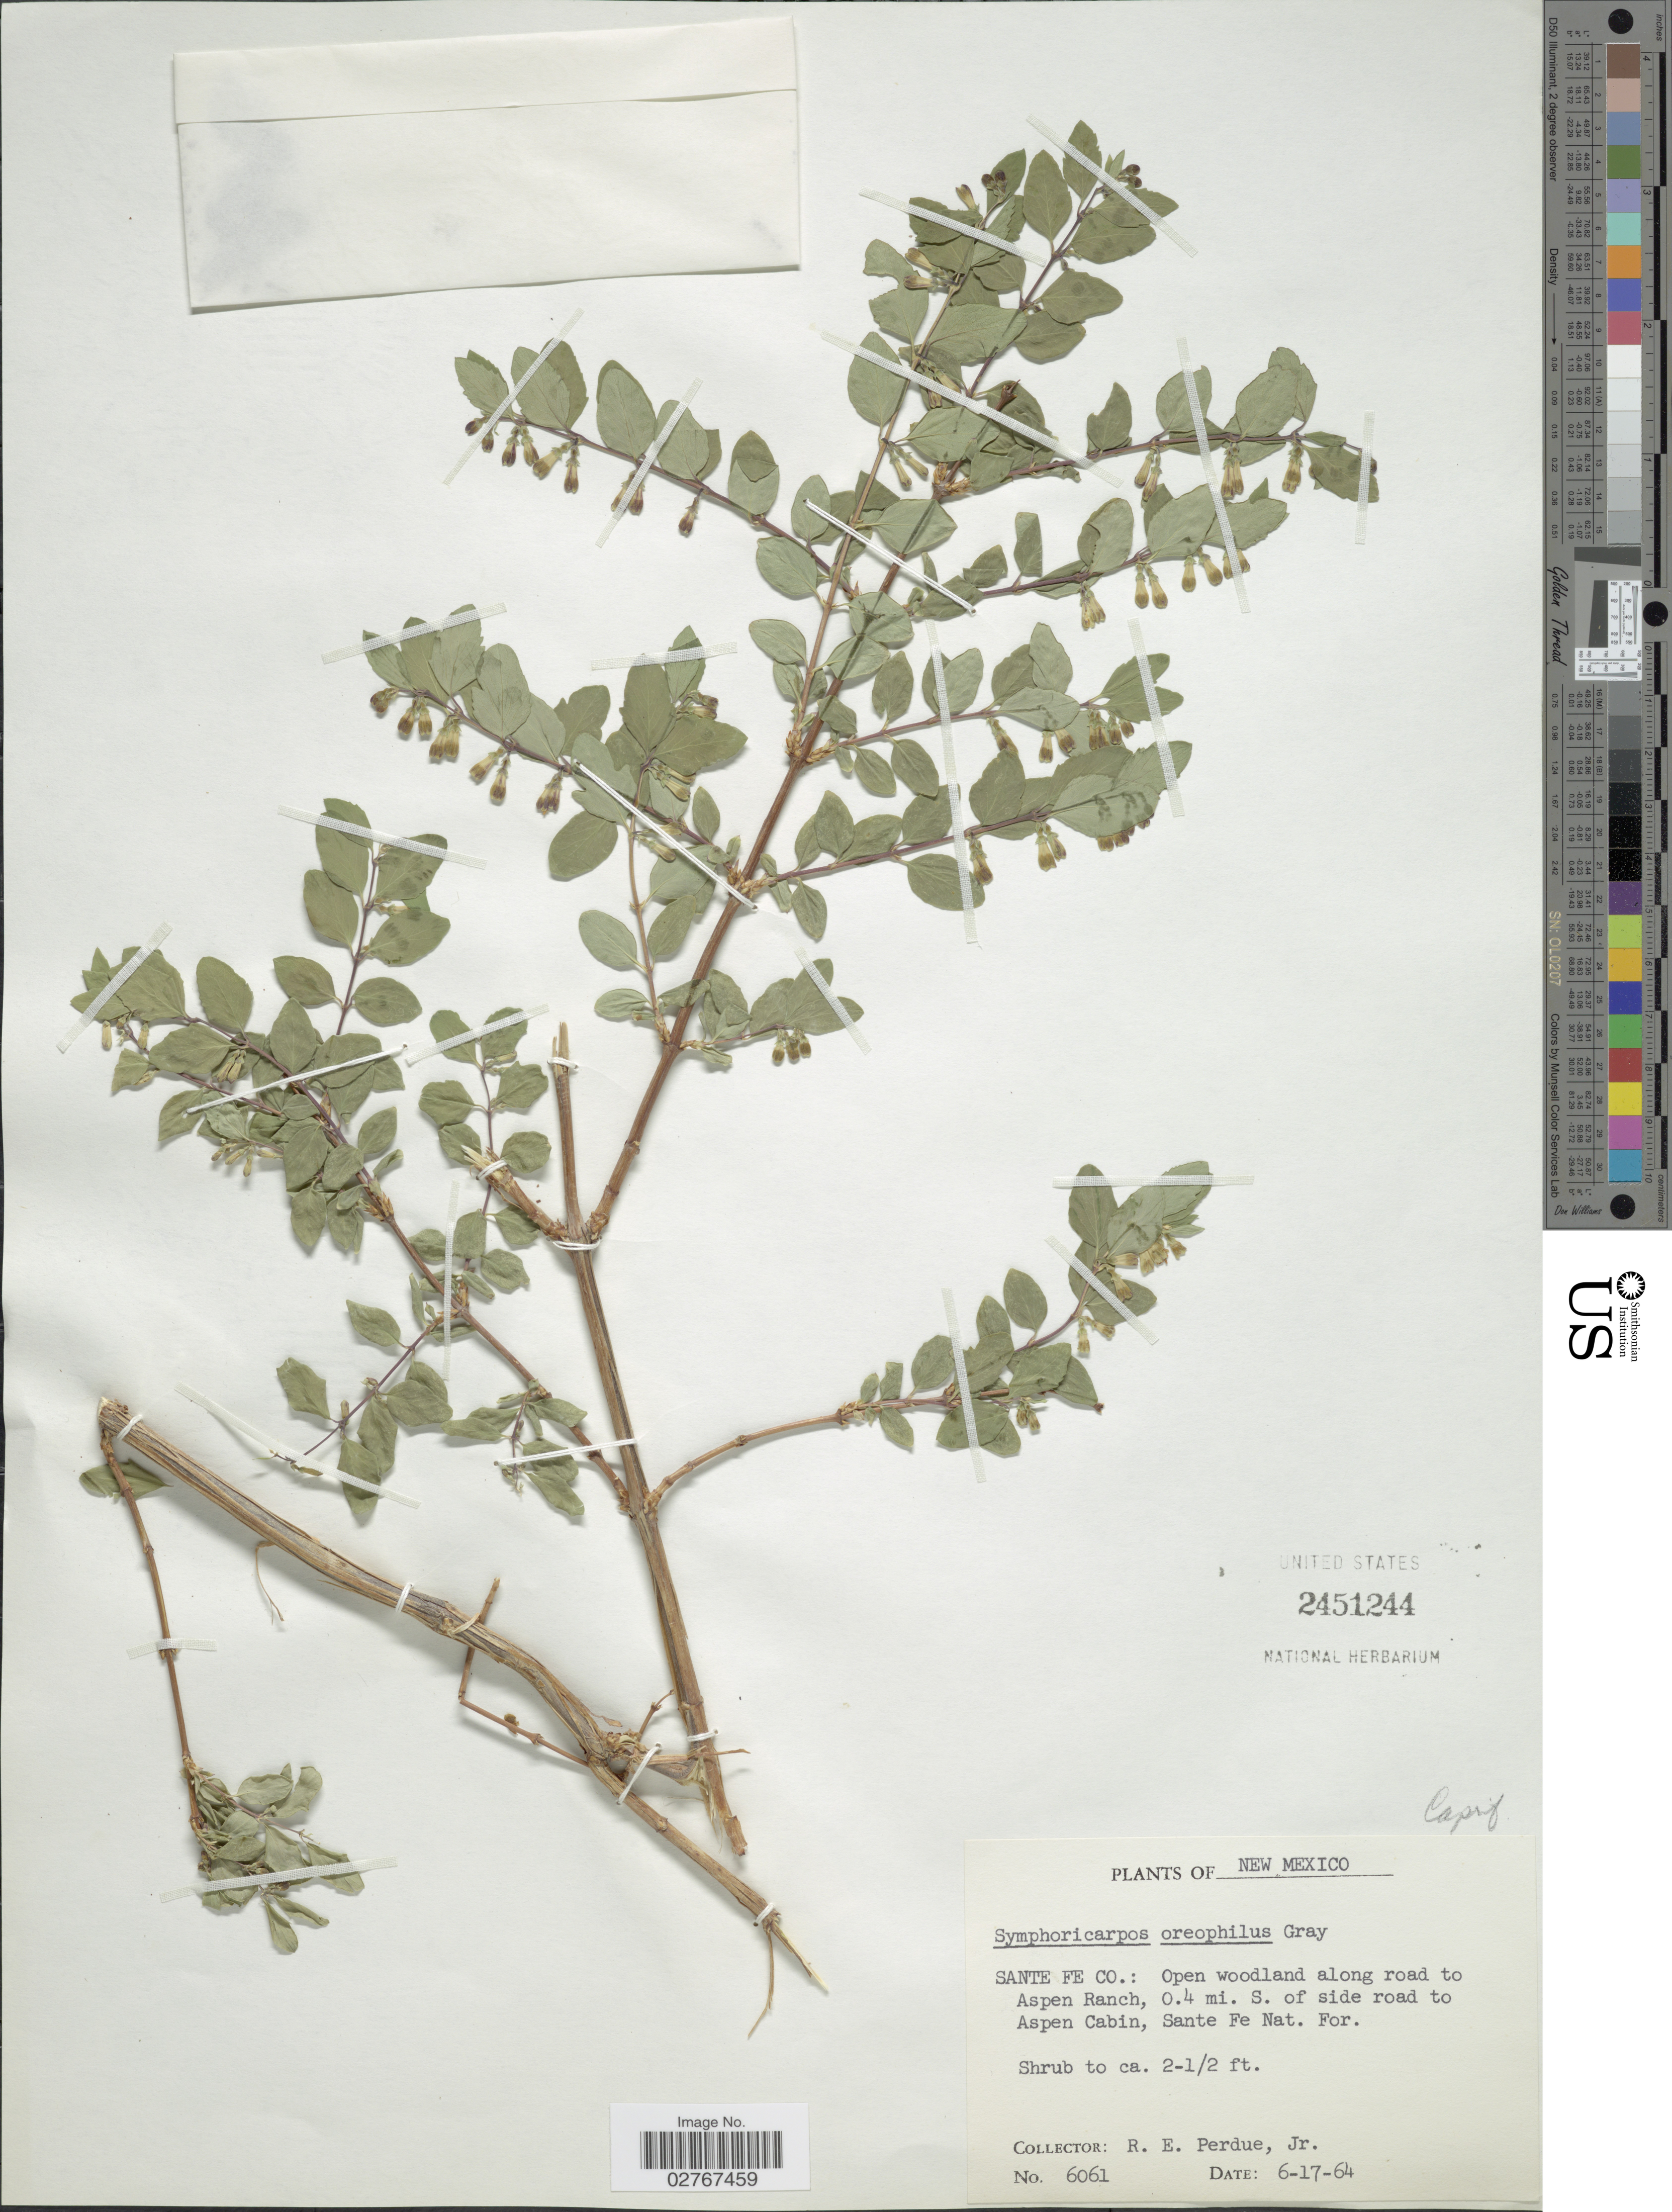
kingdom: Plantae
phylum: Tracheophyta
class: Magnoliopsida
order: Dipsacales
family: Caprifoliaceae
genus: Symphoricarpos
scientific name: Symphoricarpos oreophilus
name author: A. Gray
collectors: R. E. Perdue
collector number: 6061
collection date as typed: Transcribed d/m/y: 17/6/64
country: United States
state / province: New Mexico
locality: Sante Fe Co.: Open woodland along road to Aspen Ranch, 0.4 mi. S. of side road to Aspen Cabin, Sante Fe Nat. For.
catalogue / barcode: US 2451244